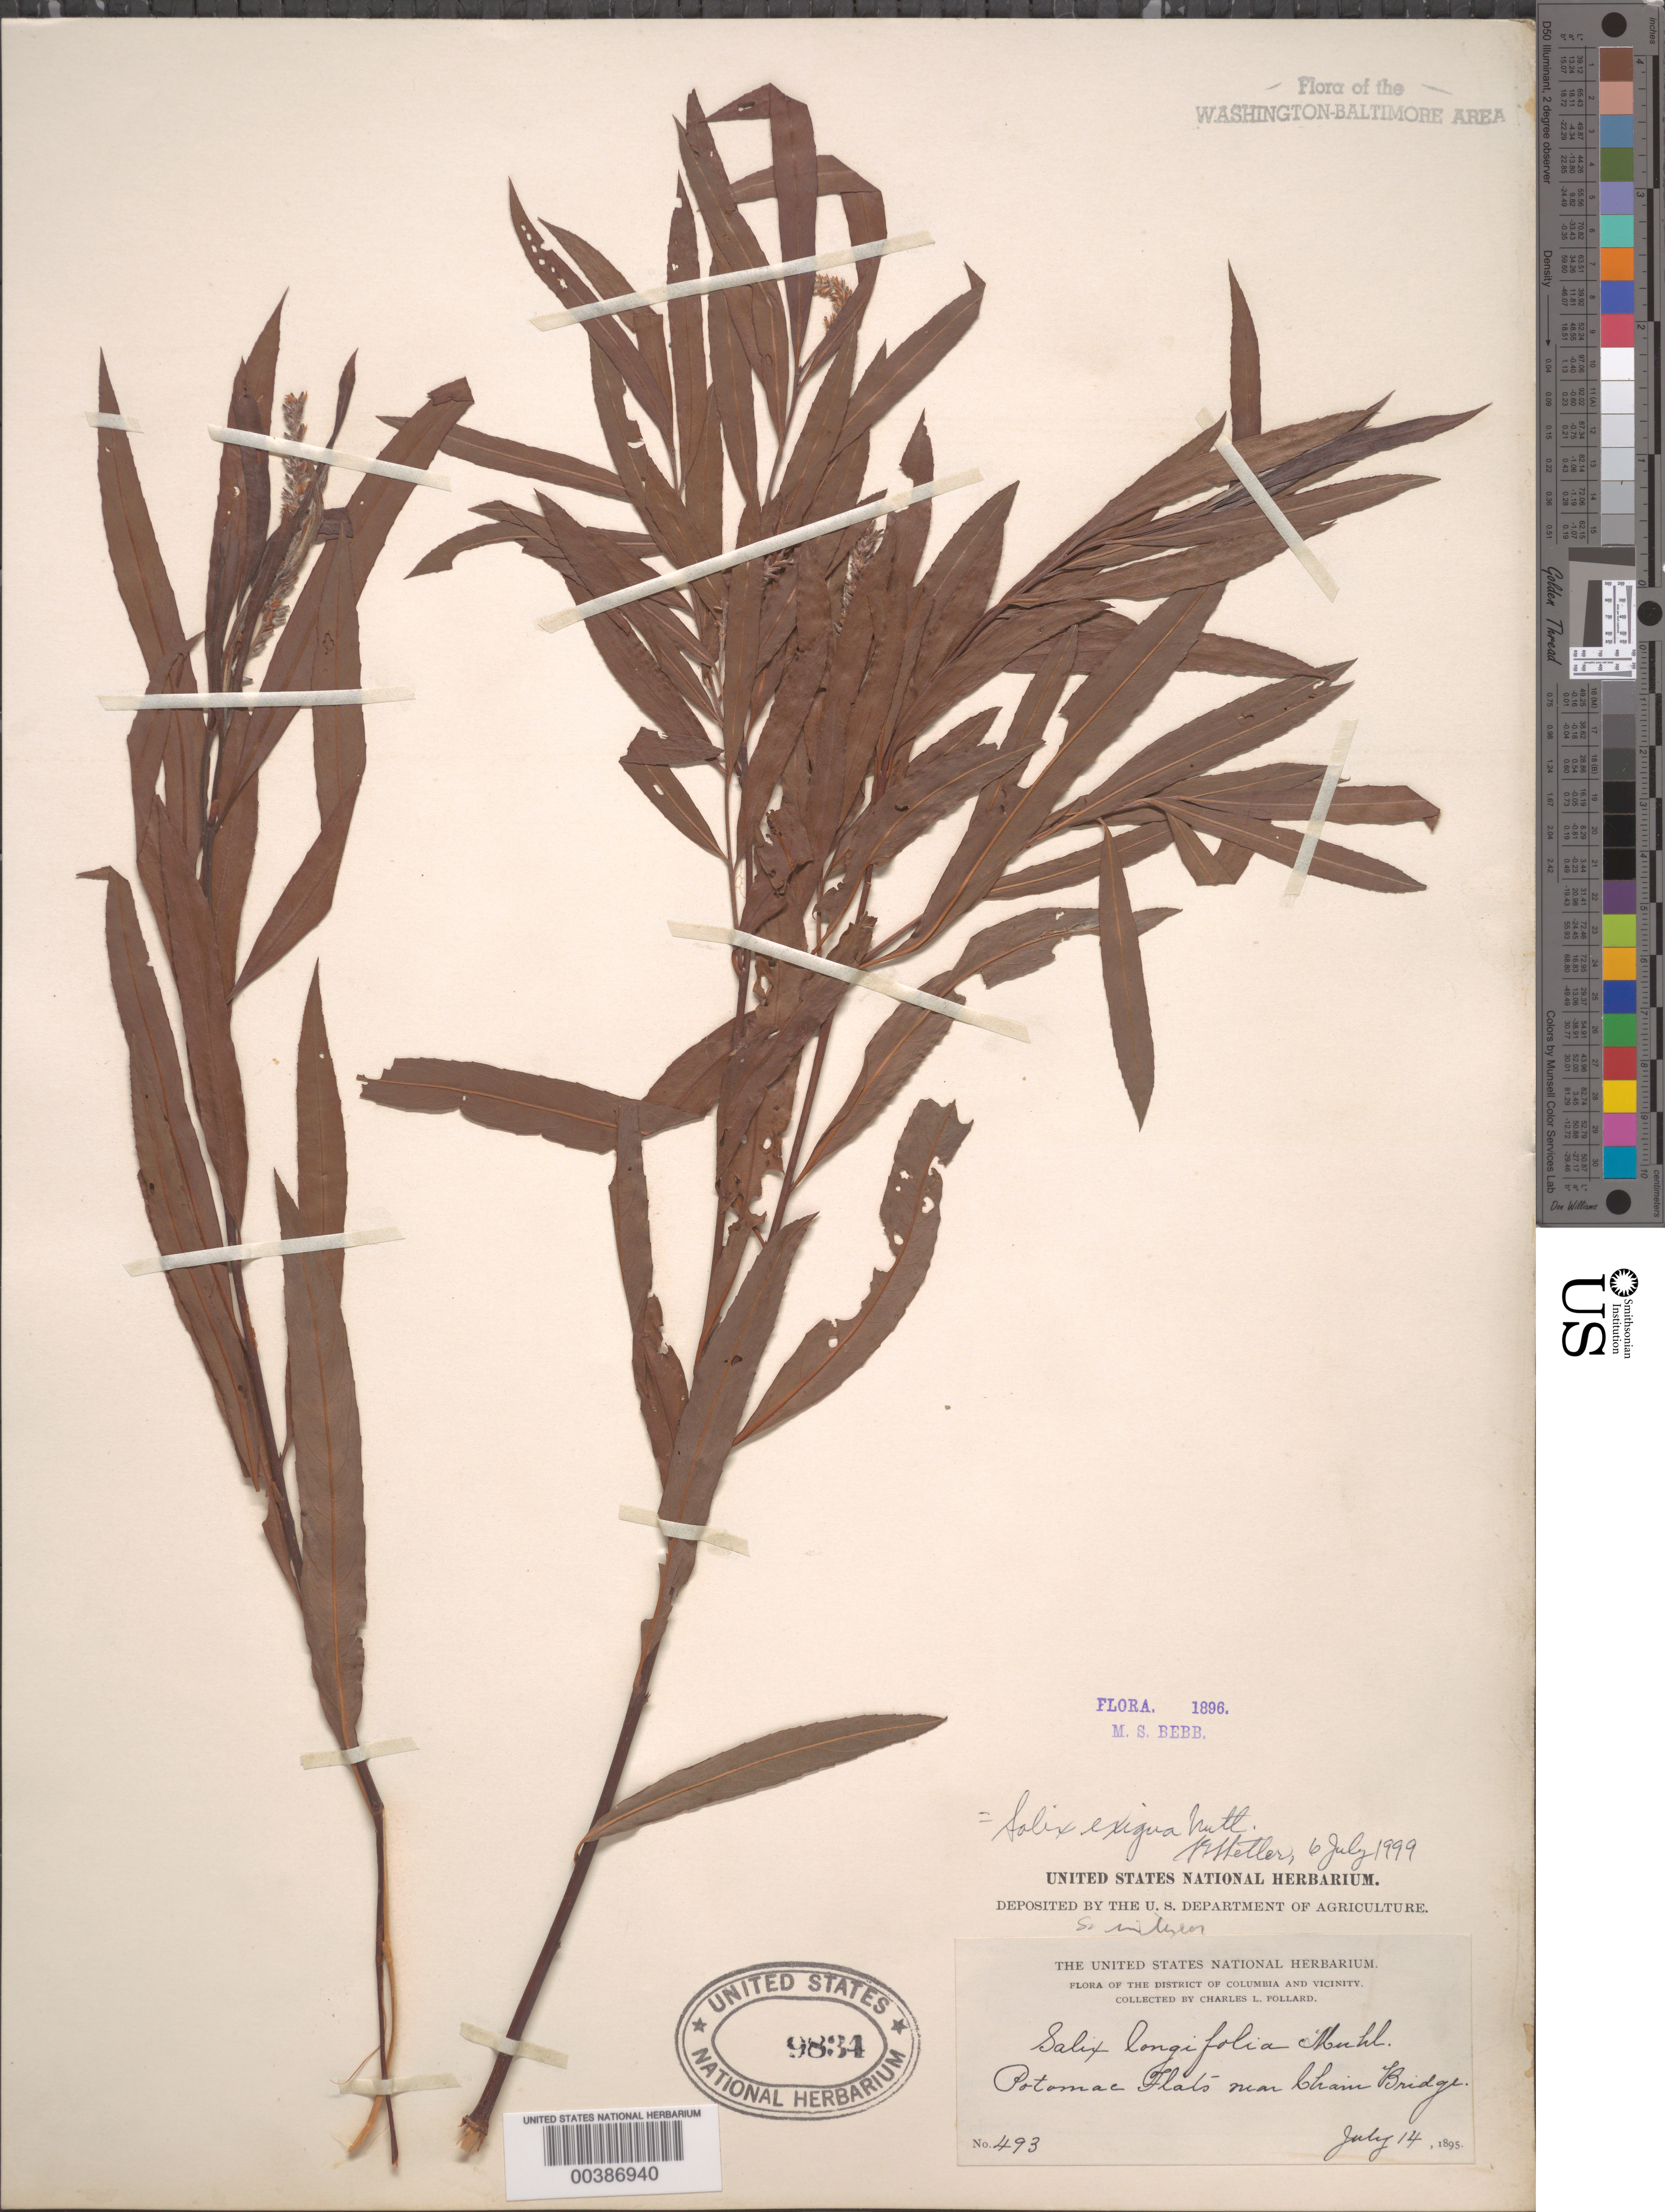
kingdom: Plantae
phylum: Tracheophyta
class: Magnoliopsida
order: Malpighiales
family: Salicaceae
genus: Salix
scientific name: Salix exigua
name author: Nutt.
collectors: C. L. Pollard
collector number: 493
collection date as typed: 14 Jul 1895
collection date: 1895-07-14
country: United States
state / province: District of Columbia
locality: Potomac flats near Chain Bridge C. and O. Canal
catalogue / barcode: US 9834